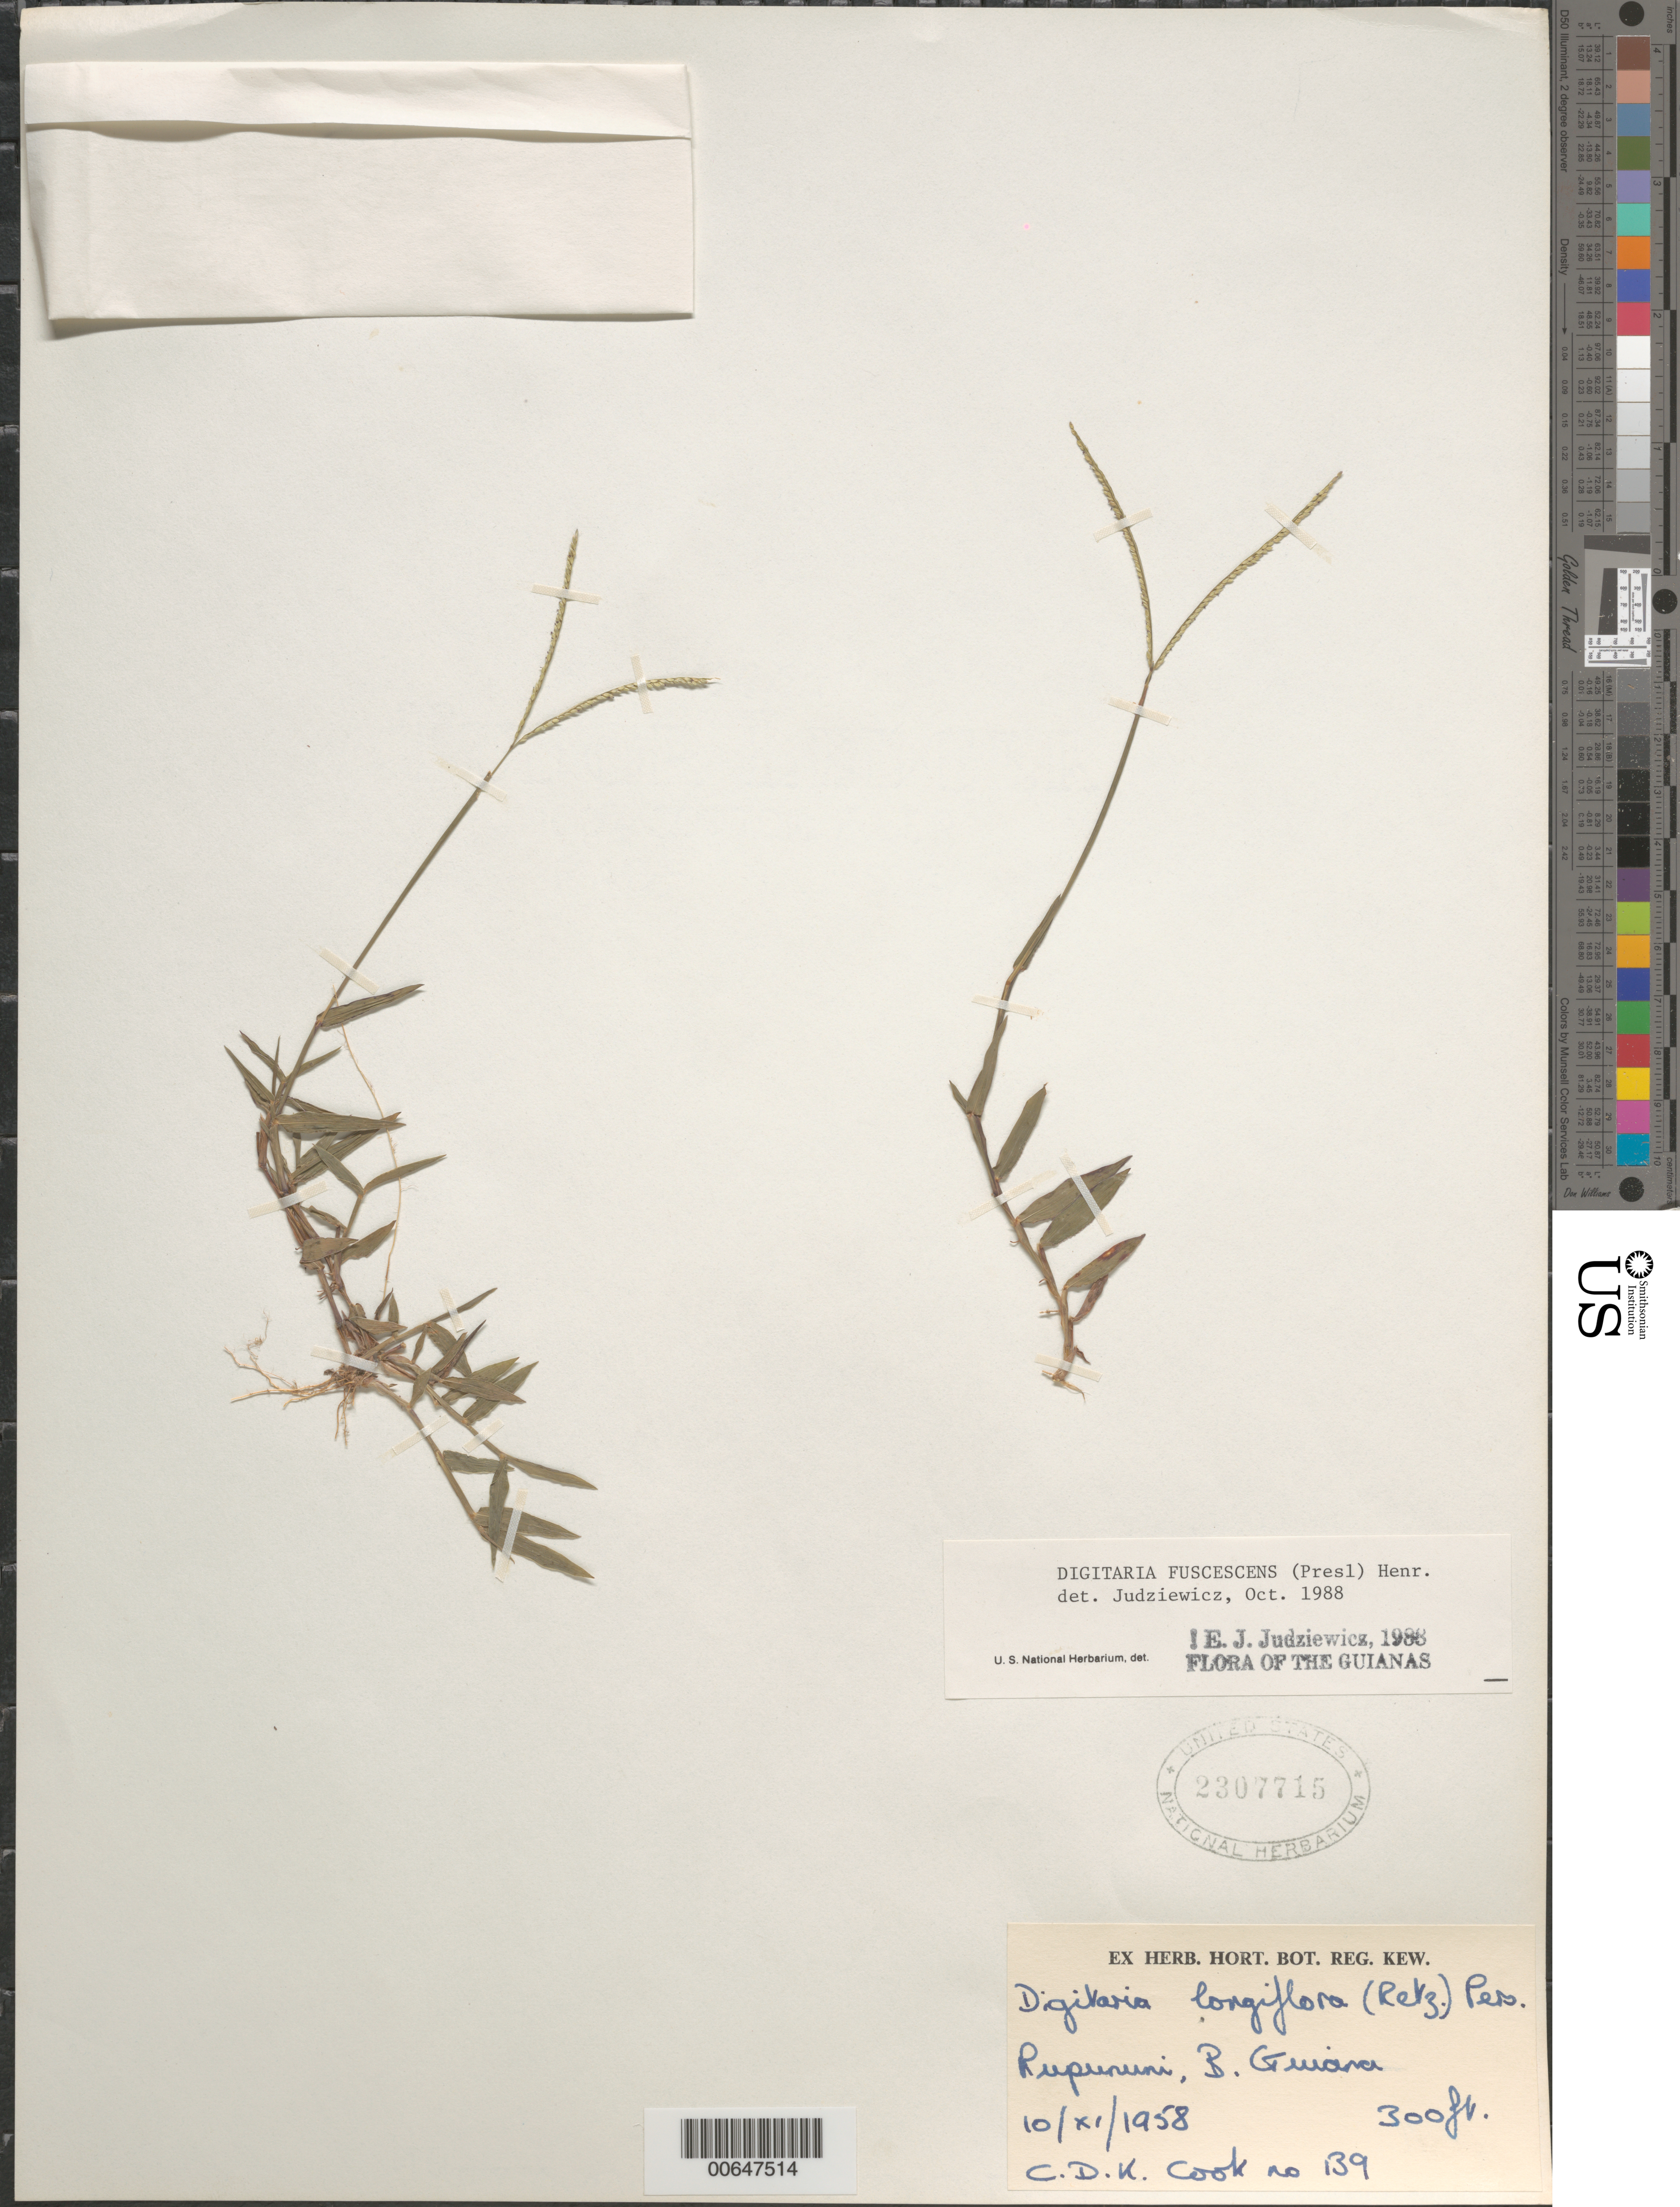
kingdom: Plantae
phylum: Tracheophyta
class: Liliopsida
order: Poales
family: Poaceae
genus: Digitaria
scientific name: Digitaria fuscescens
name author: (J. Presl) Henr.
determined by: Judziewicz, E. J.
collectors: C. D. K. Cook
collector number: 139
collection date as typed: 10-Nov-58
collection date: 1958-11-10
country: Guyana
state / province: U. Takutu-U. Essequibo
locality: Rupununi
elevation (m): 91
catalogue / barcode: US 2307715